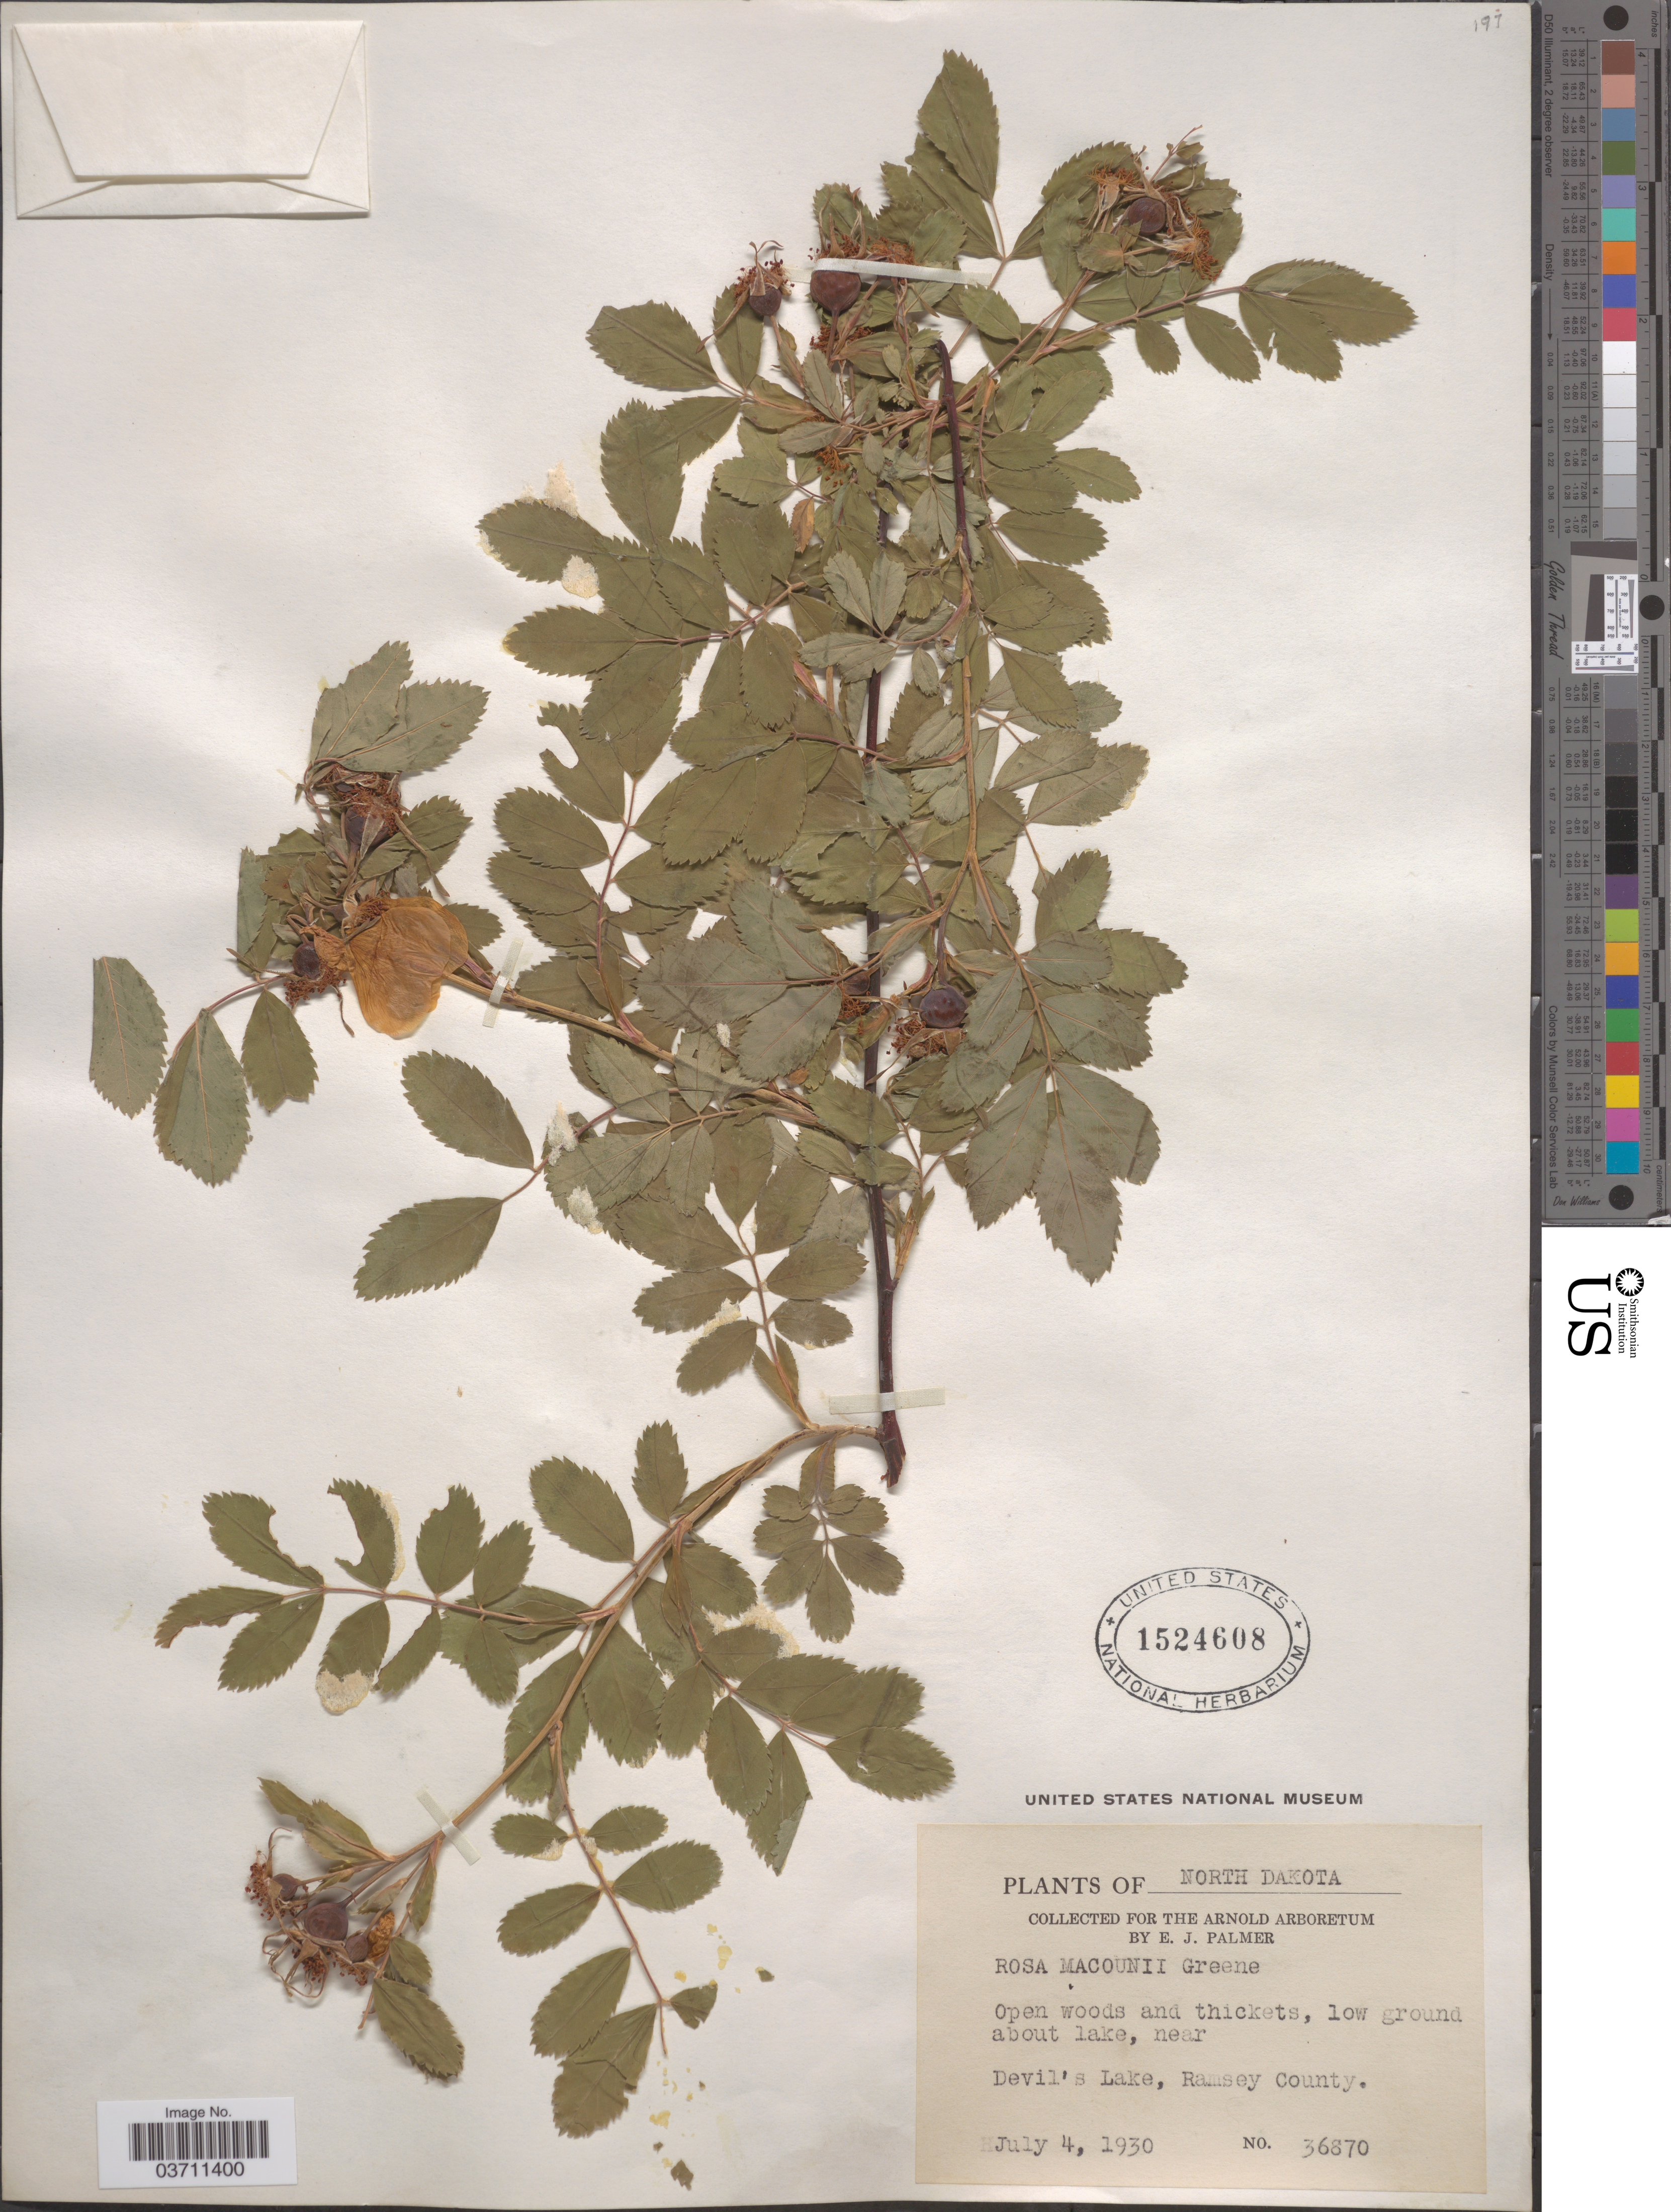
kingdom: Plantae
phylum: Tracheophyta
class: Magnoliopsida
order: Rosales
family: Rosaceae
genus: Rosa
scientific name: Rosa macounii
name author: Greene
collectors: E. J. Palmer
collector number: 36870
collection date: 1930-07-04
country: United States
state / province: North Dakota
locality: Near Devil's Lake, Ramsey County.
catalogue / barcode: US 1524608